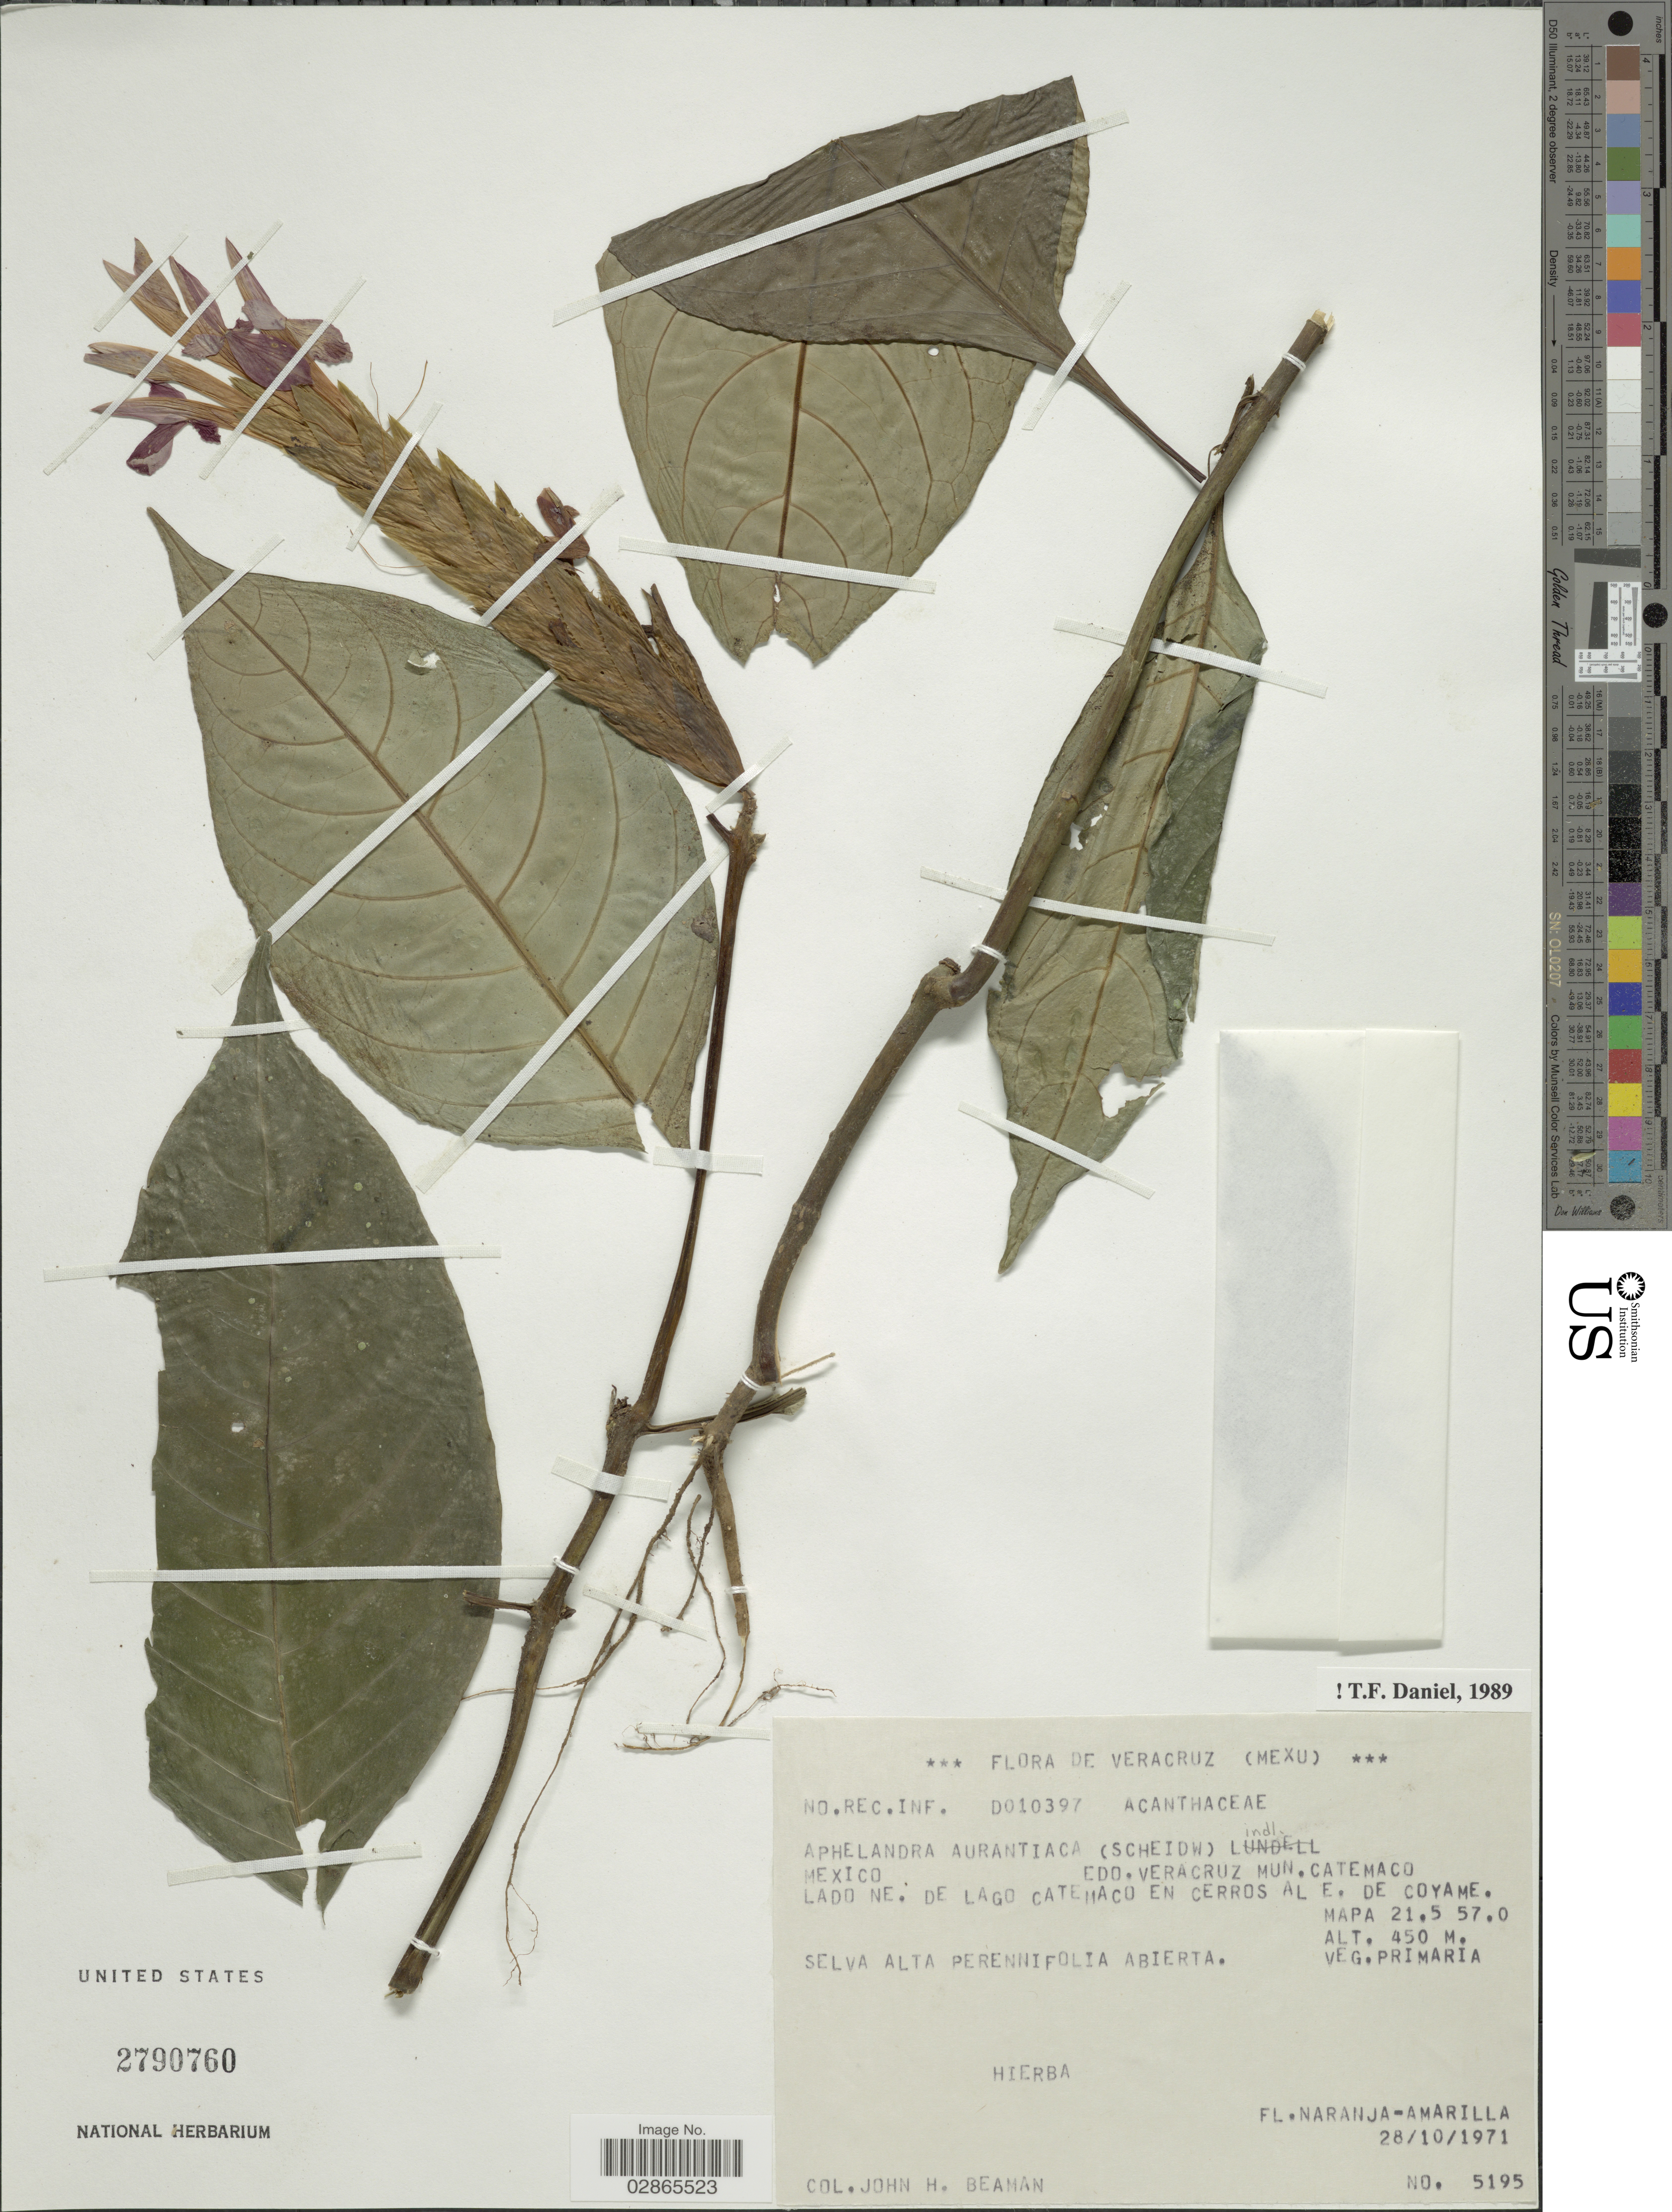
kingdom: Plantae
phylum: Tracheophyta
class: Magnoliopsida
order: Lamiales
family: Acanthaceae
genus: Aphelandra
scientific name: Aphelandra aurantiaca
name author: (Scheidw.) Lindl.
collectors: J. H. Beaman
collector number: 5195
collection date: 1971-10-28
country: Mexico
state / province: Veracruz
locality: Veracruz. Mun. Catemaco. Lado NE. de Lago Catemaco en Cerros al E. de Coyame. Mapa 21.5 57.0.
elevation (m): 450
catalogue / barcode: US 2790760